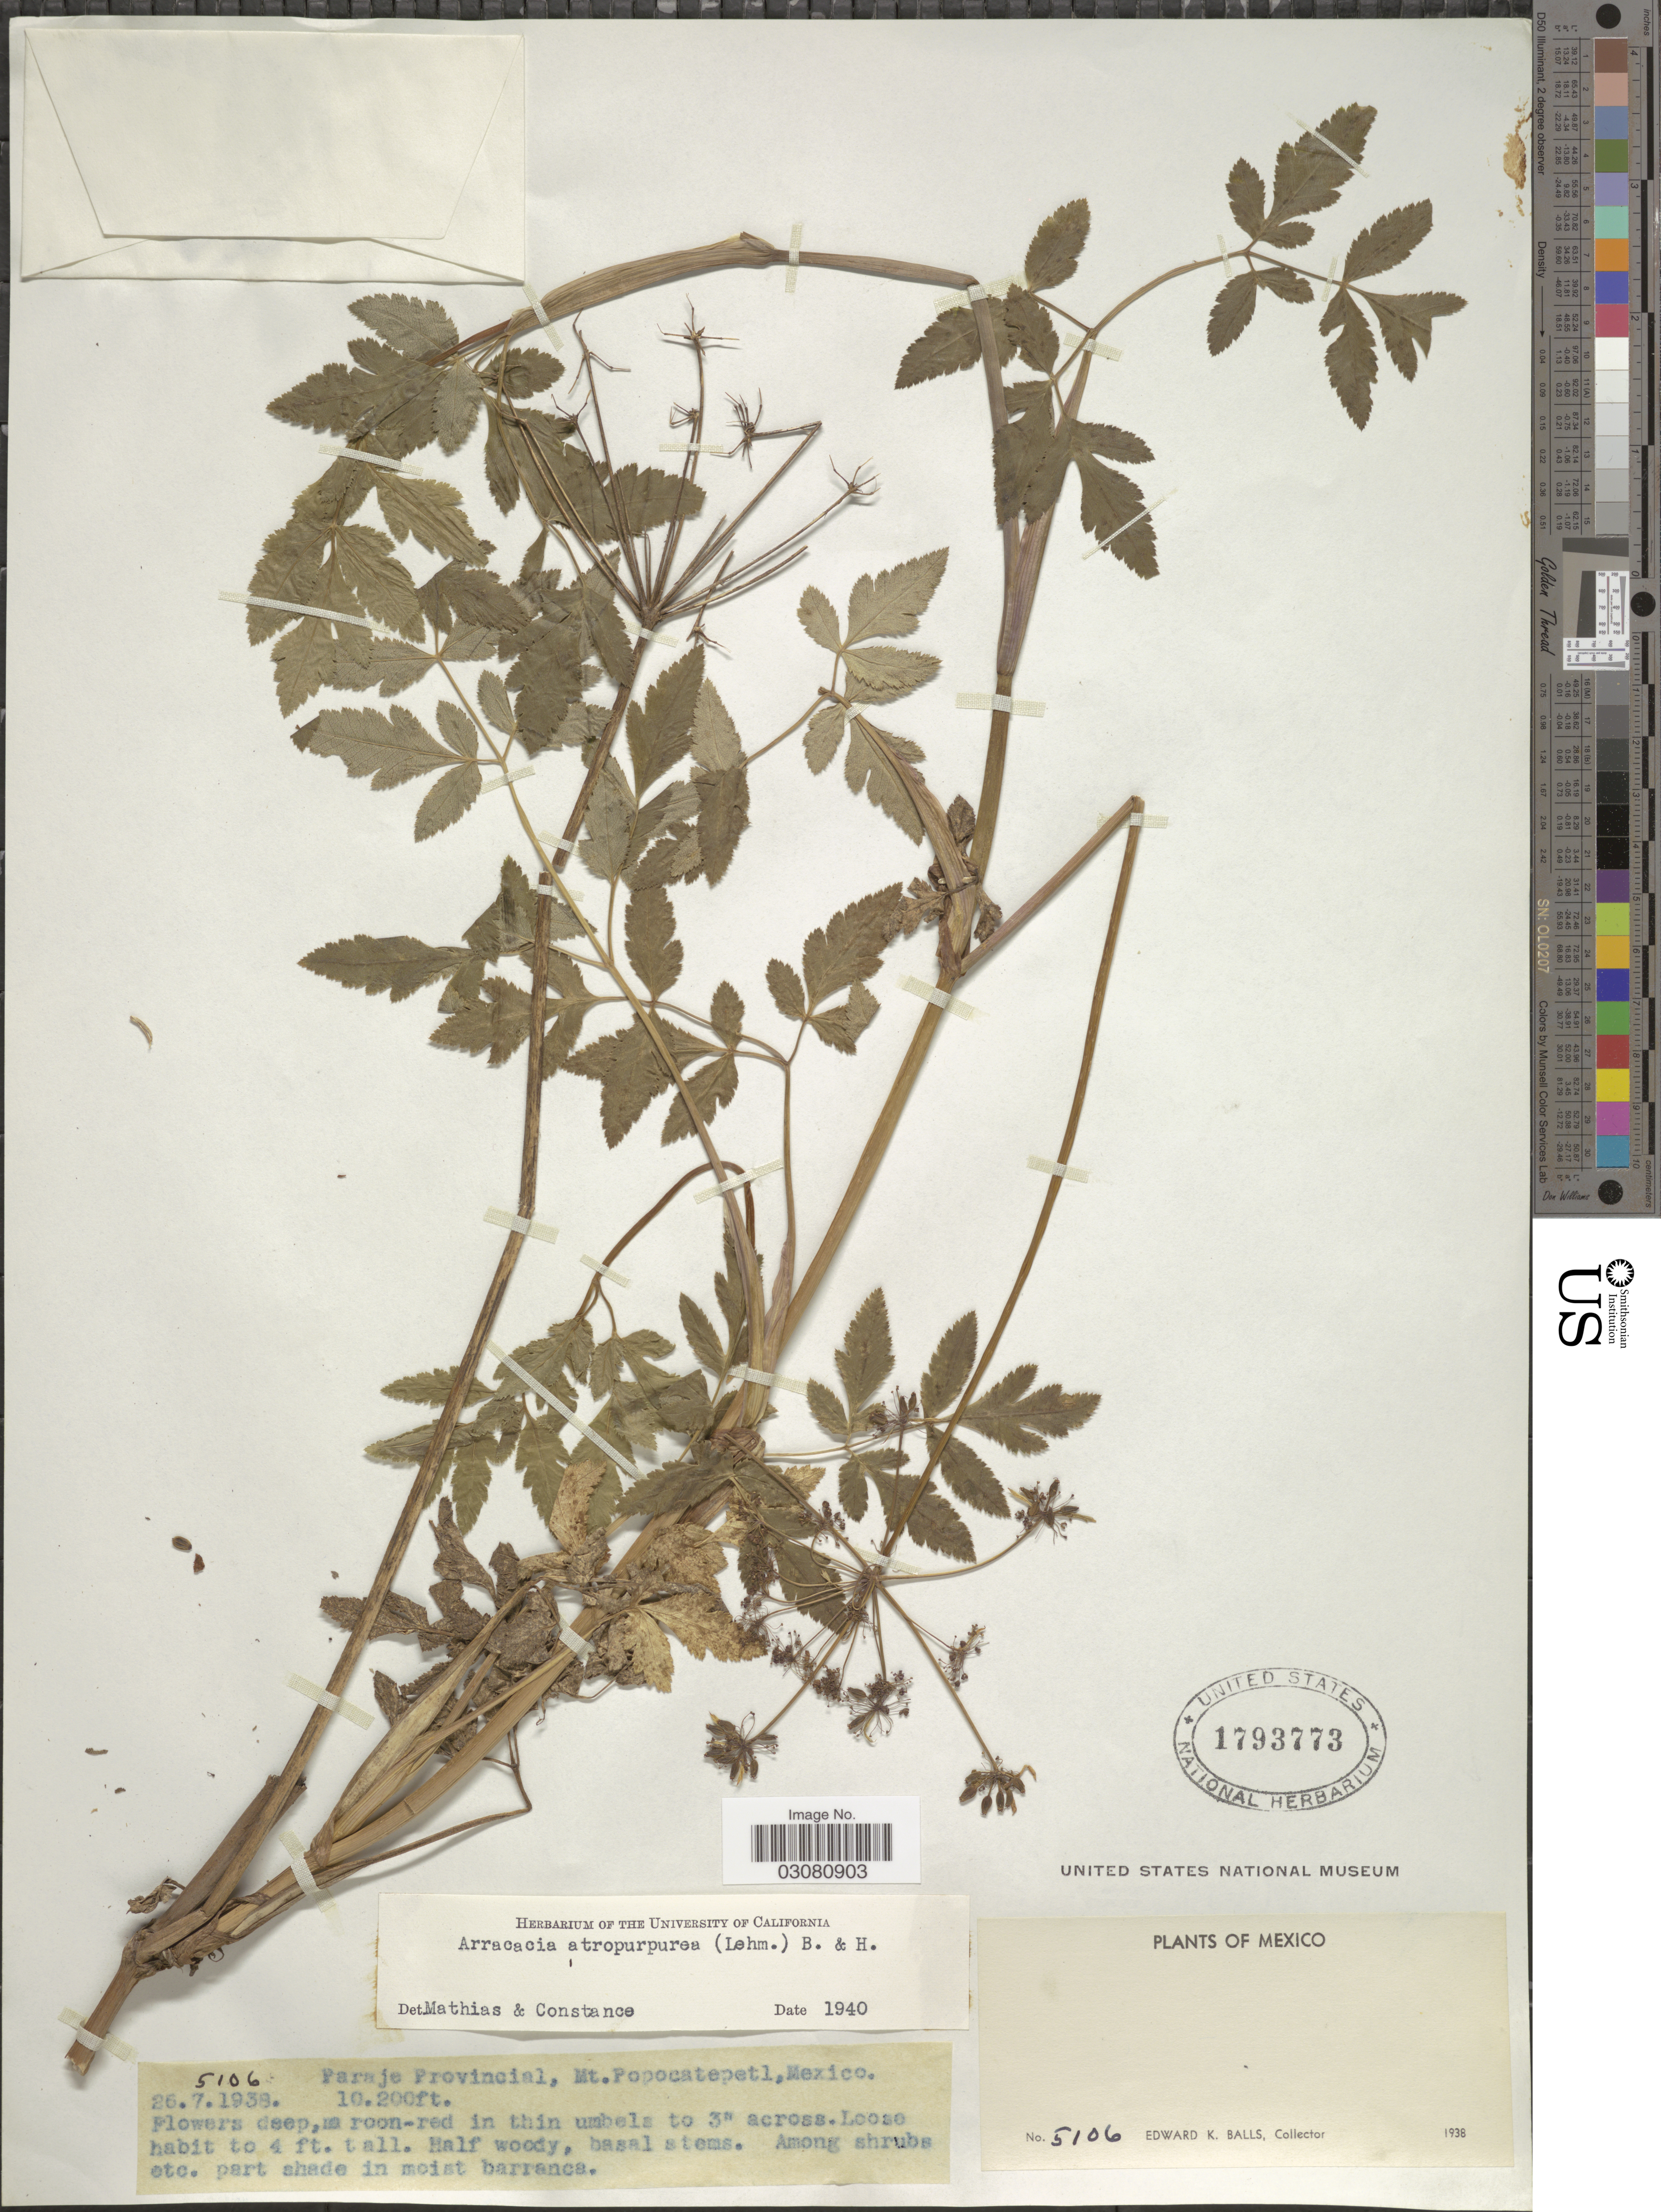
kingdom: Plantae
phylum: Tracheophyta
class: Magnoliopsida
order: Apiales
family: Apiaceae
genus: Arracacia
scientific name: Arracacia atropurpurea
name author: (Lehm.) Benth. & Hook. f. ex Hemsl.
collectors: E. K. Balls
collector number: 5106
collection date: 1938-07-26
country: Mexico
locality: Paraje Provincial, Mt. Popocatepetl.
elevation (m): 3109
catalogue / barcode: US 1793773